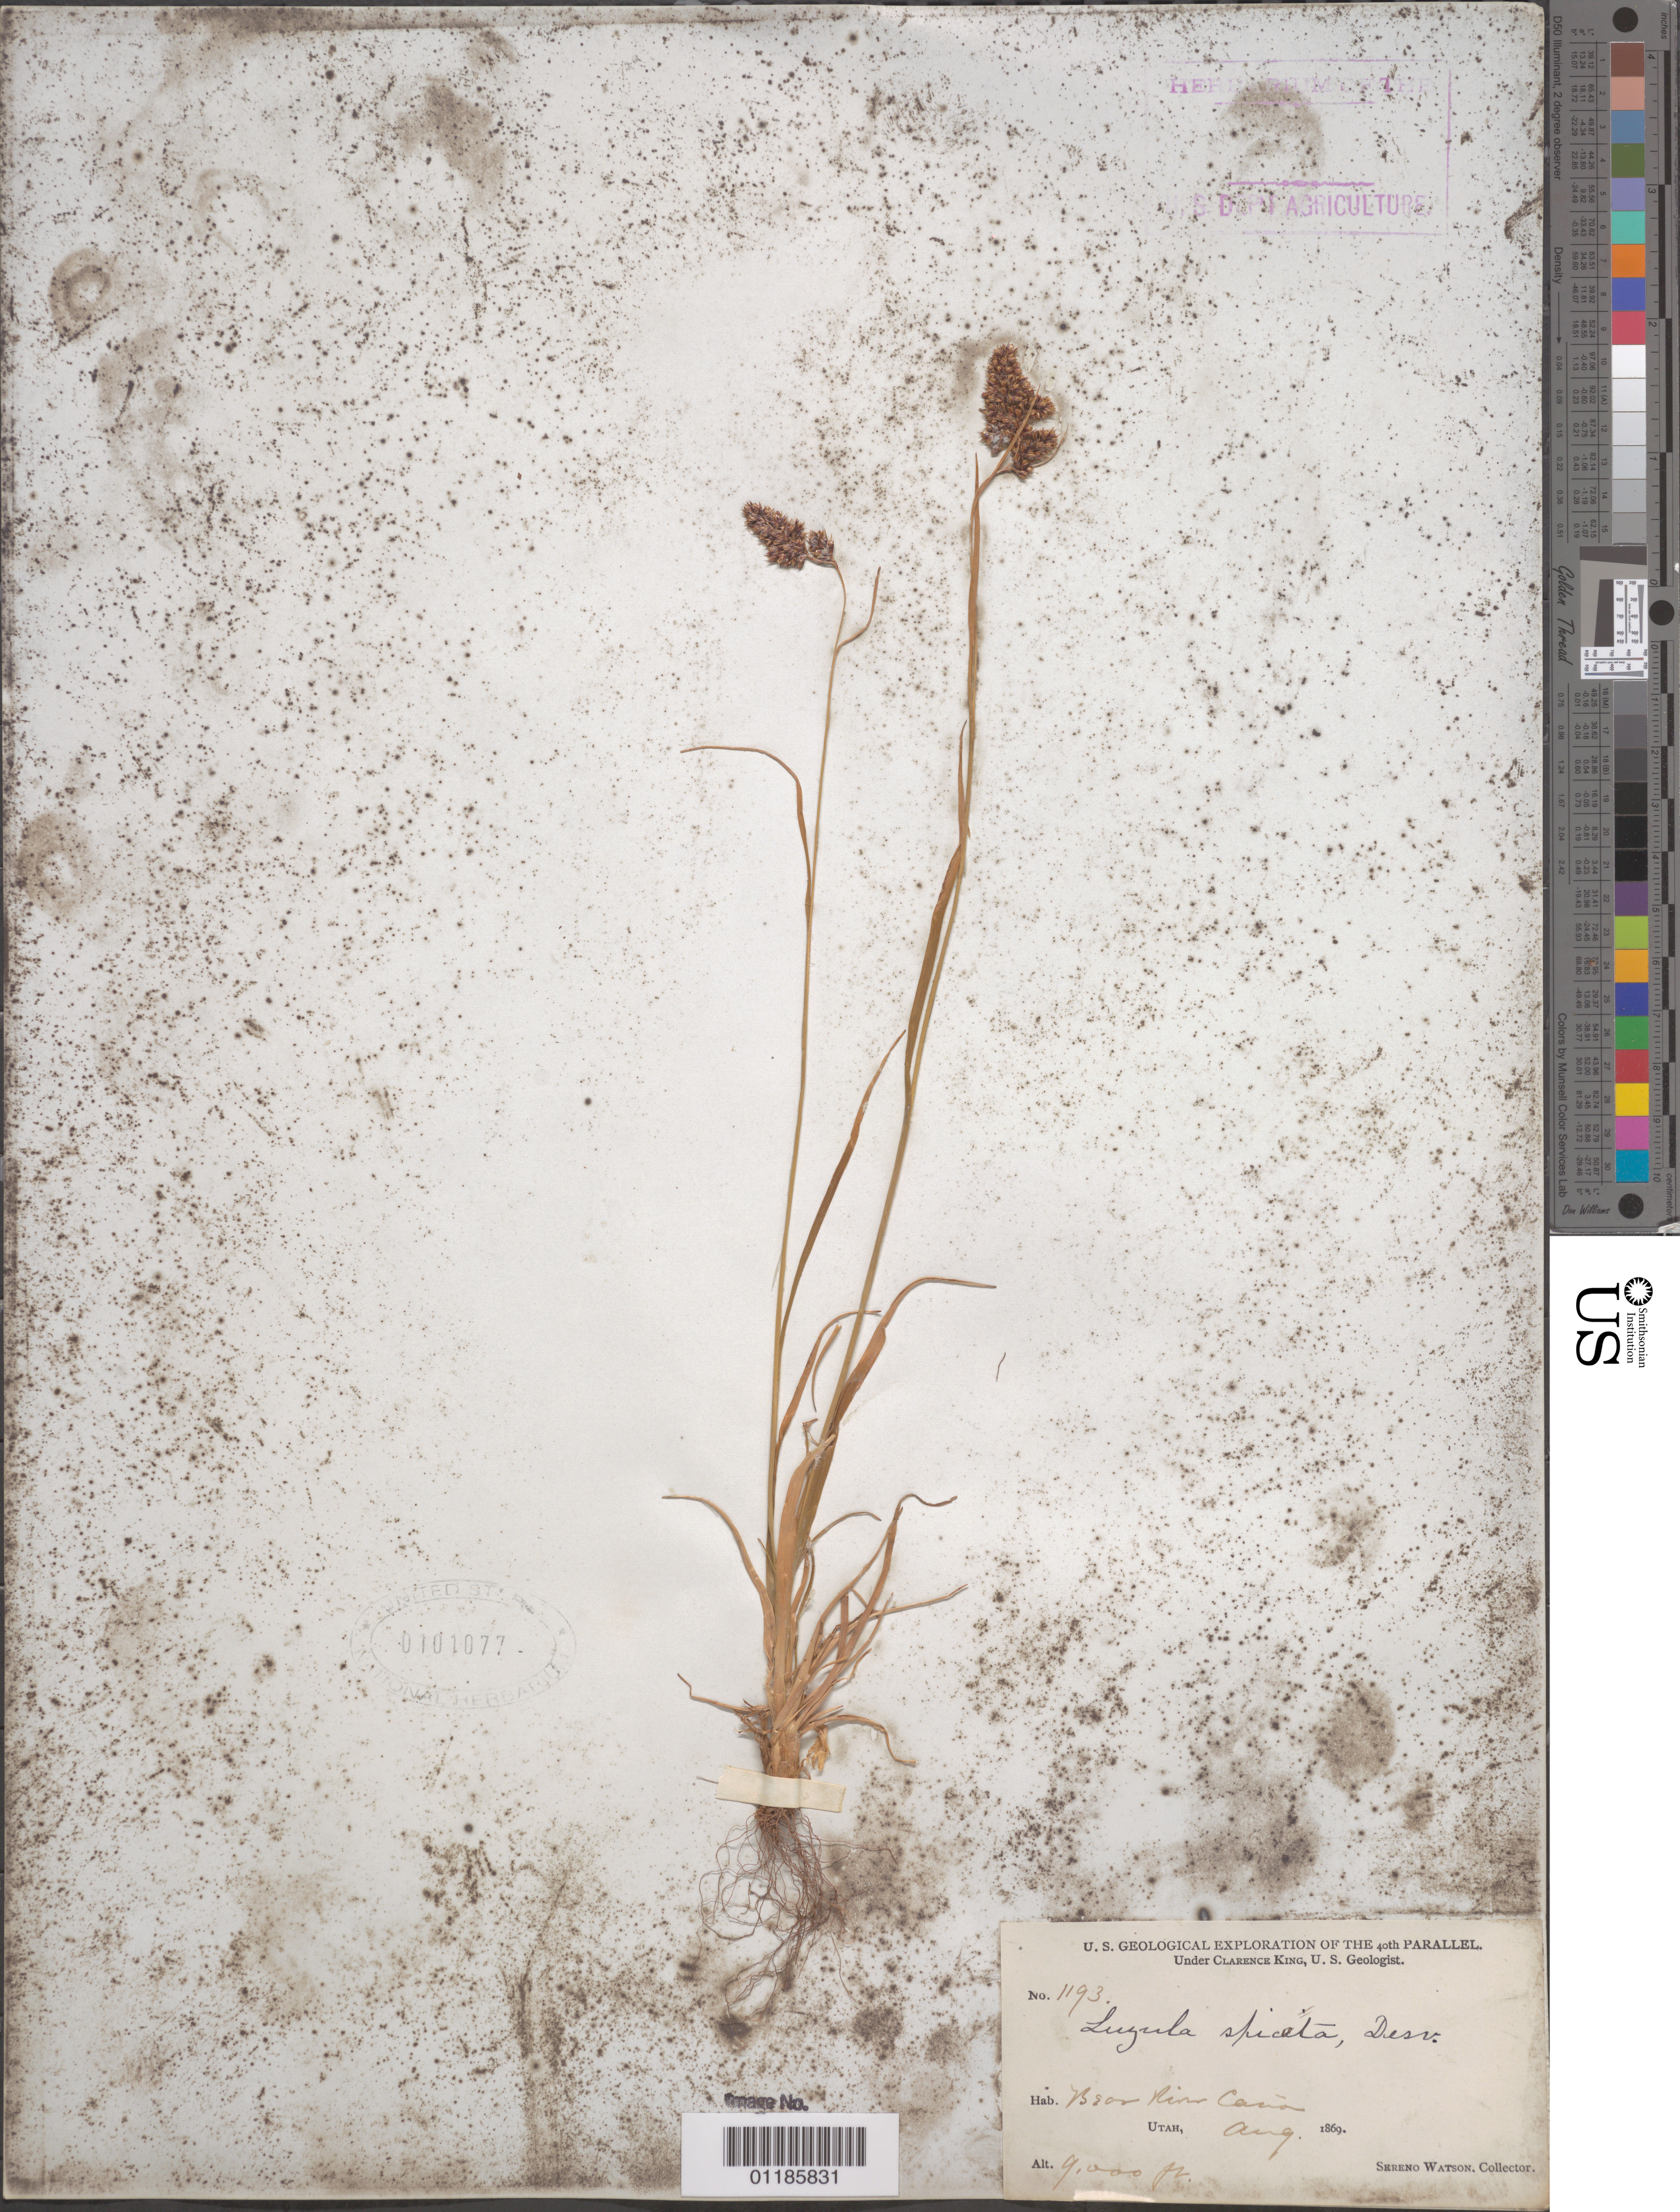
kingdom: Plantae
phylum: Tracheophyta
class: Liliopsida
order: Poales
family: Juncaceae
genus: Luzula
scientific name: Luzula spicata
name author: (L.) DC.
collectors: S. Watson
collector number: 1193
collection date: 1869-08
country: United States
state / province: Utah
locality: Bear River Canyon.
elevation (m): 2743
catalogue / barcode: US 101077